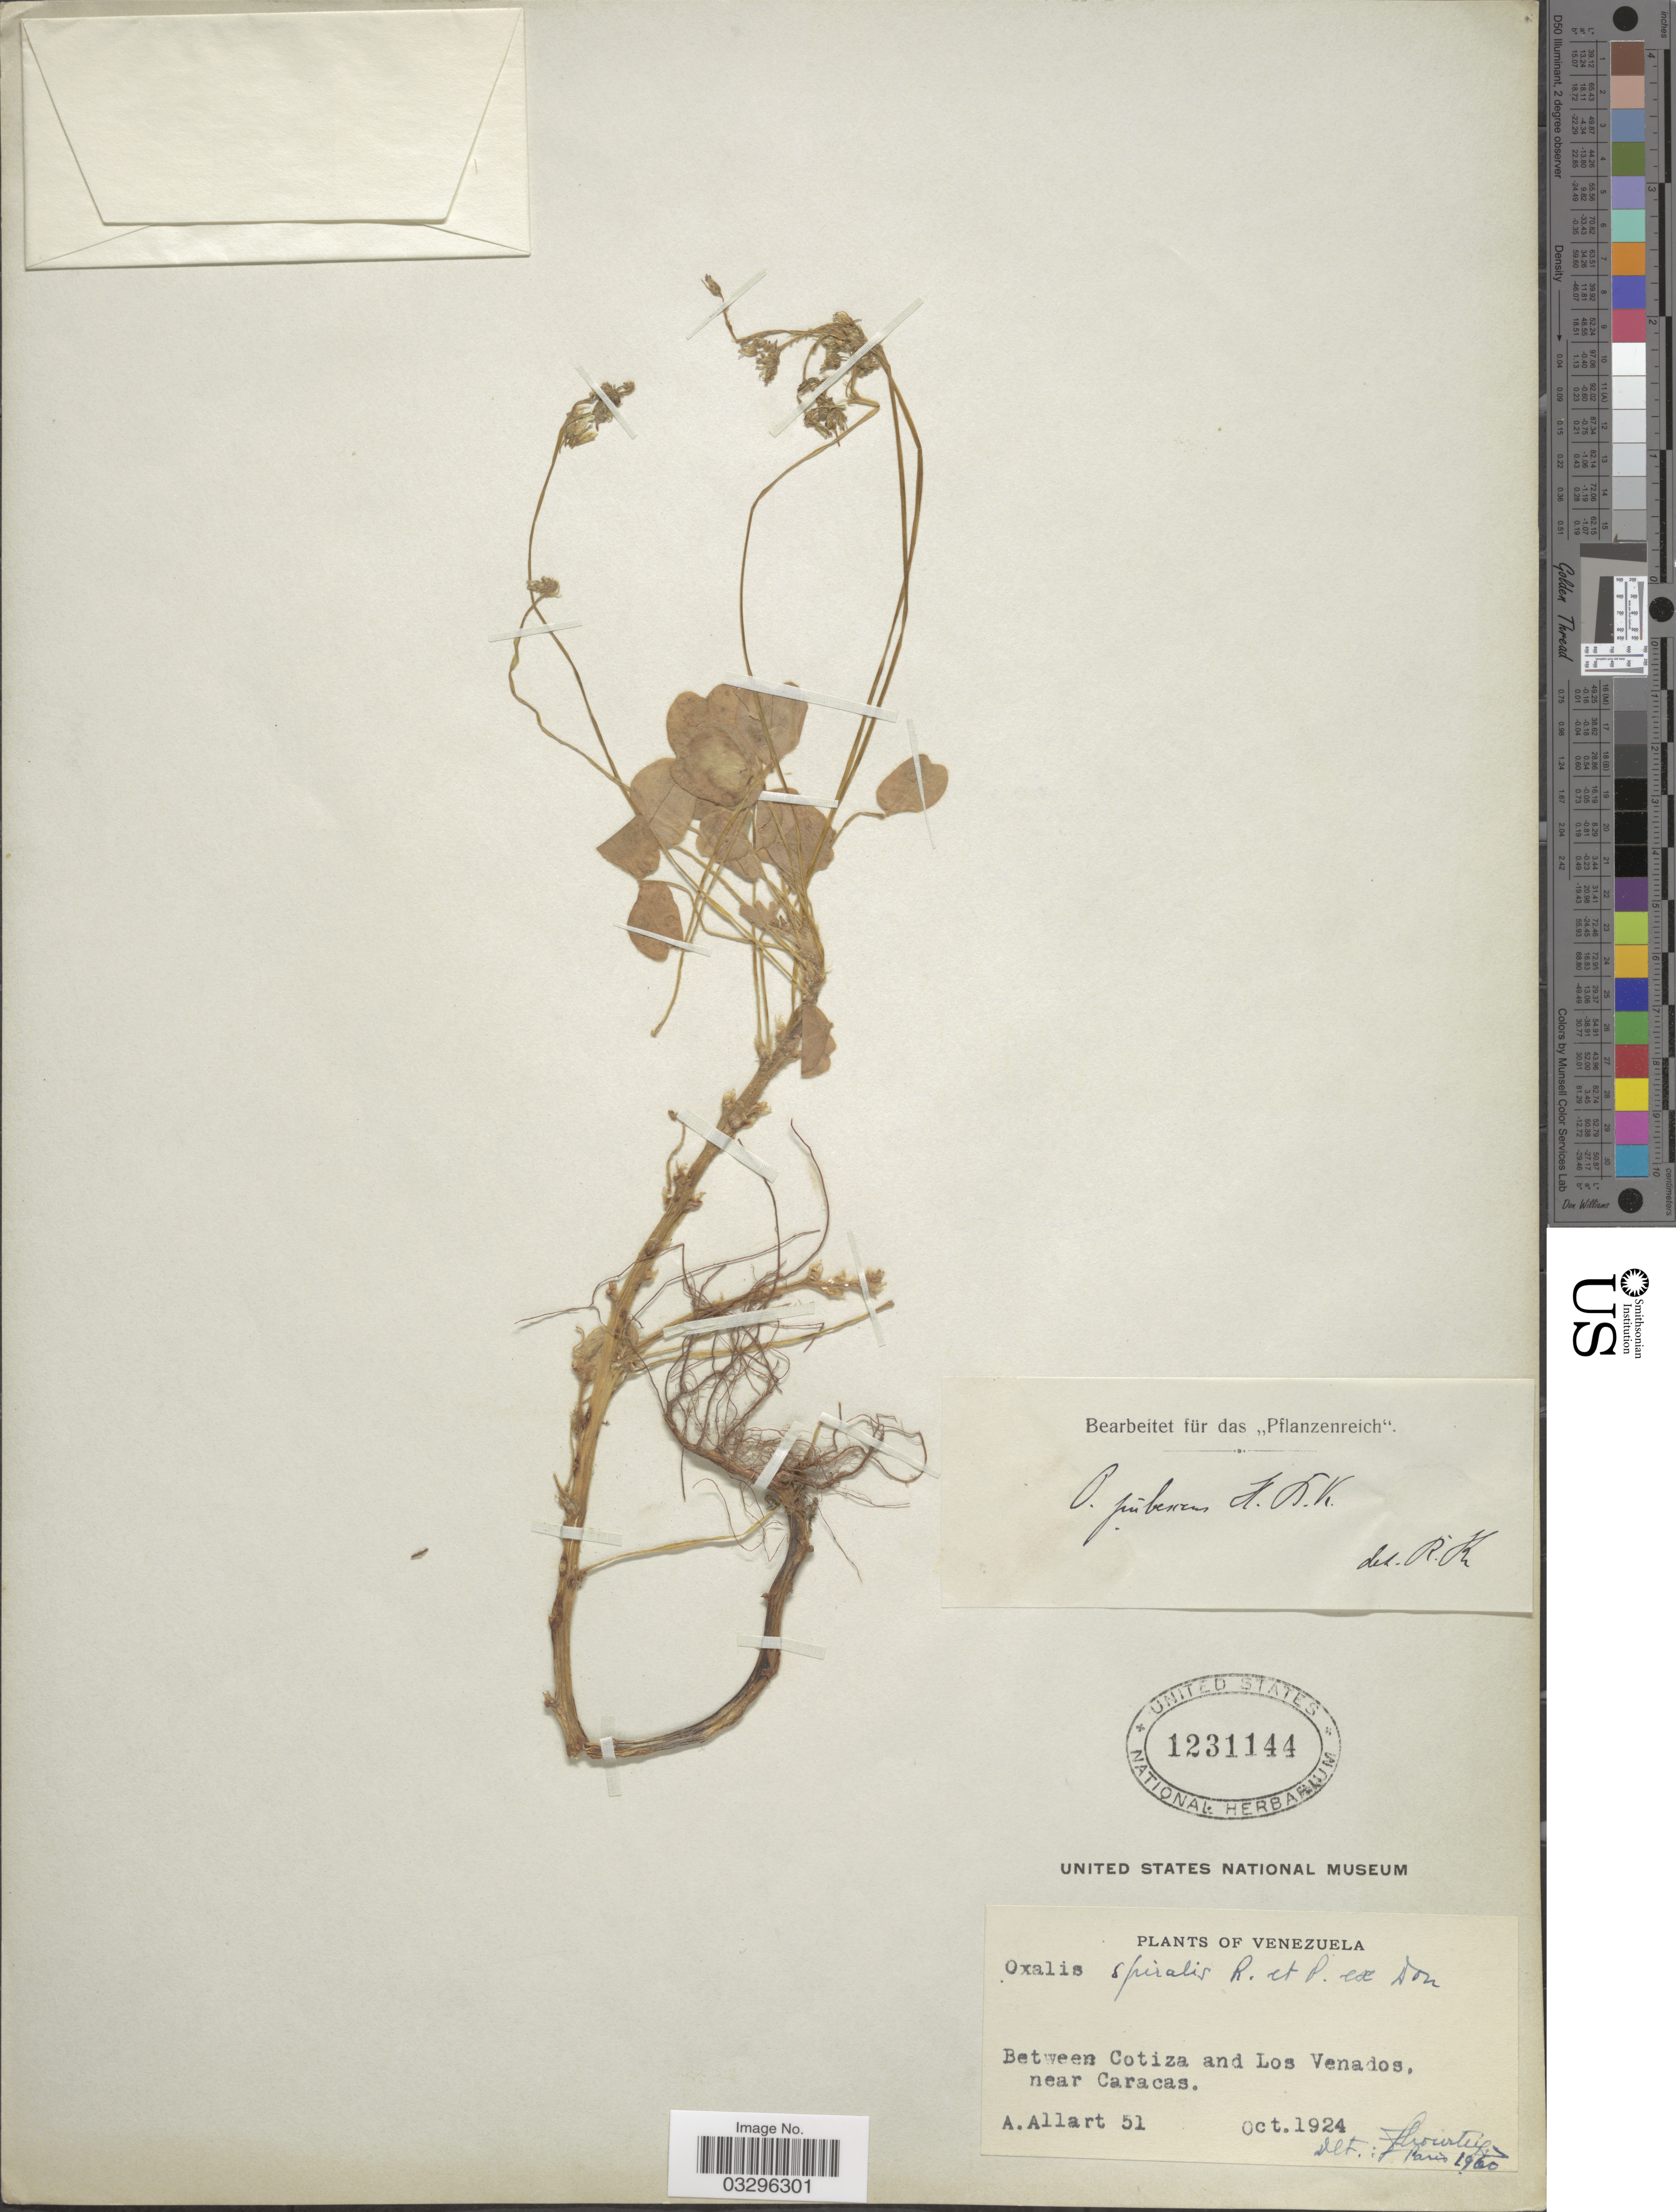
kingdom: Plantae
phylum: Tracheophyta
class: Magnoliopsida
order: Oxalidales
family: Oxalidaceae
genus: Oxalis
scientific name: Oxalis spiralis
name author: Ruiz & Pav. ex G. Don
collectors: A. Allart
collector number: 51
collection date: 1924-10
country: Venezuela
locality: Between Cotiza and Los Venados, near Caracas.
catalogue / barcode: US 1231144